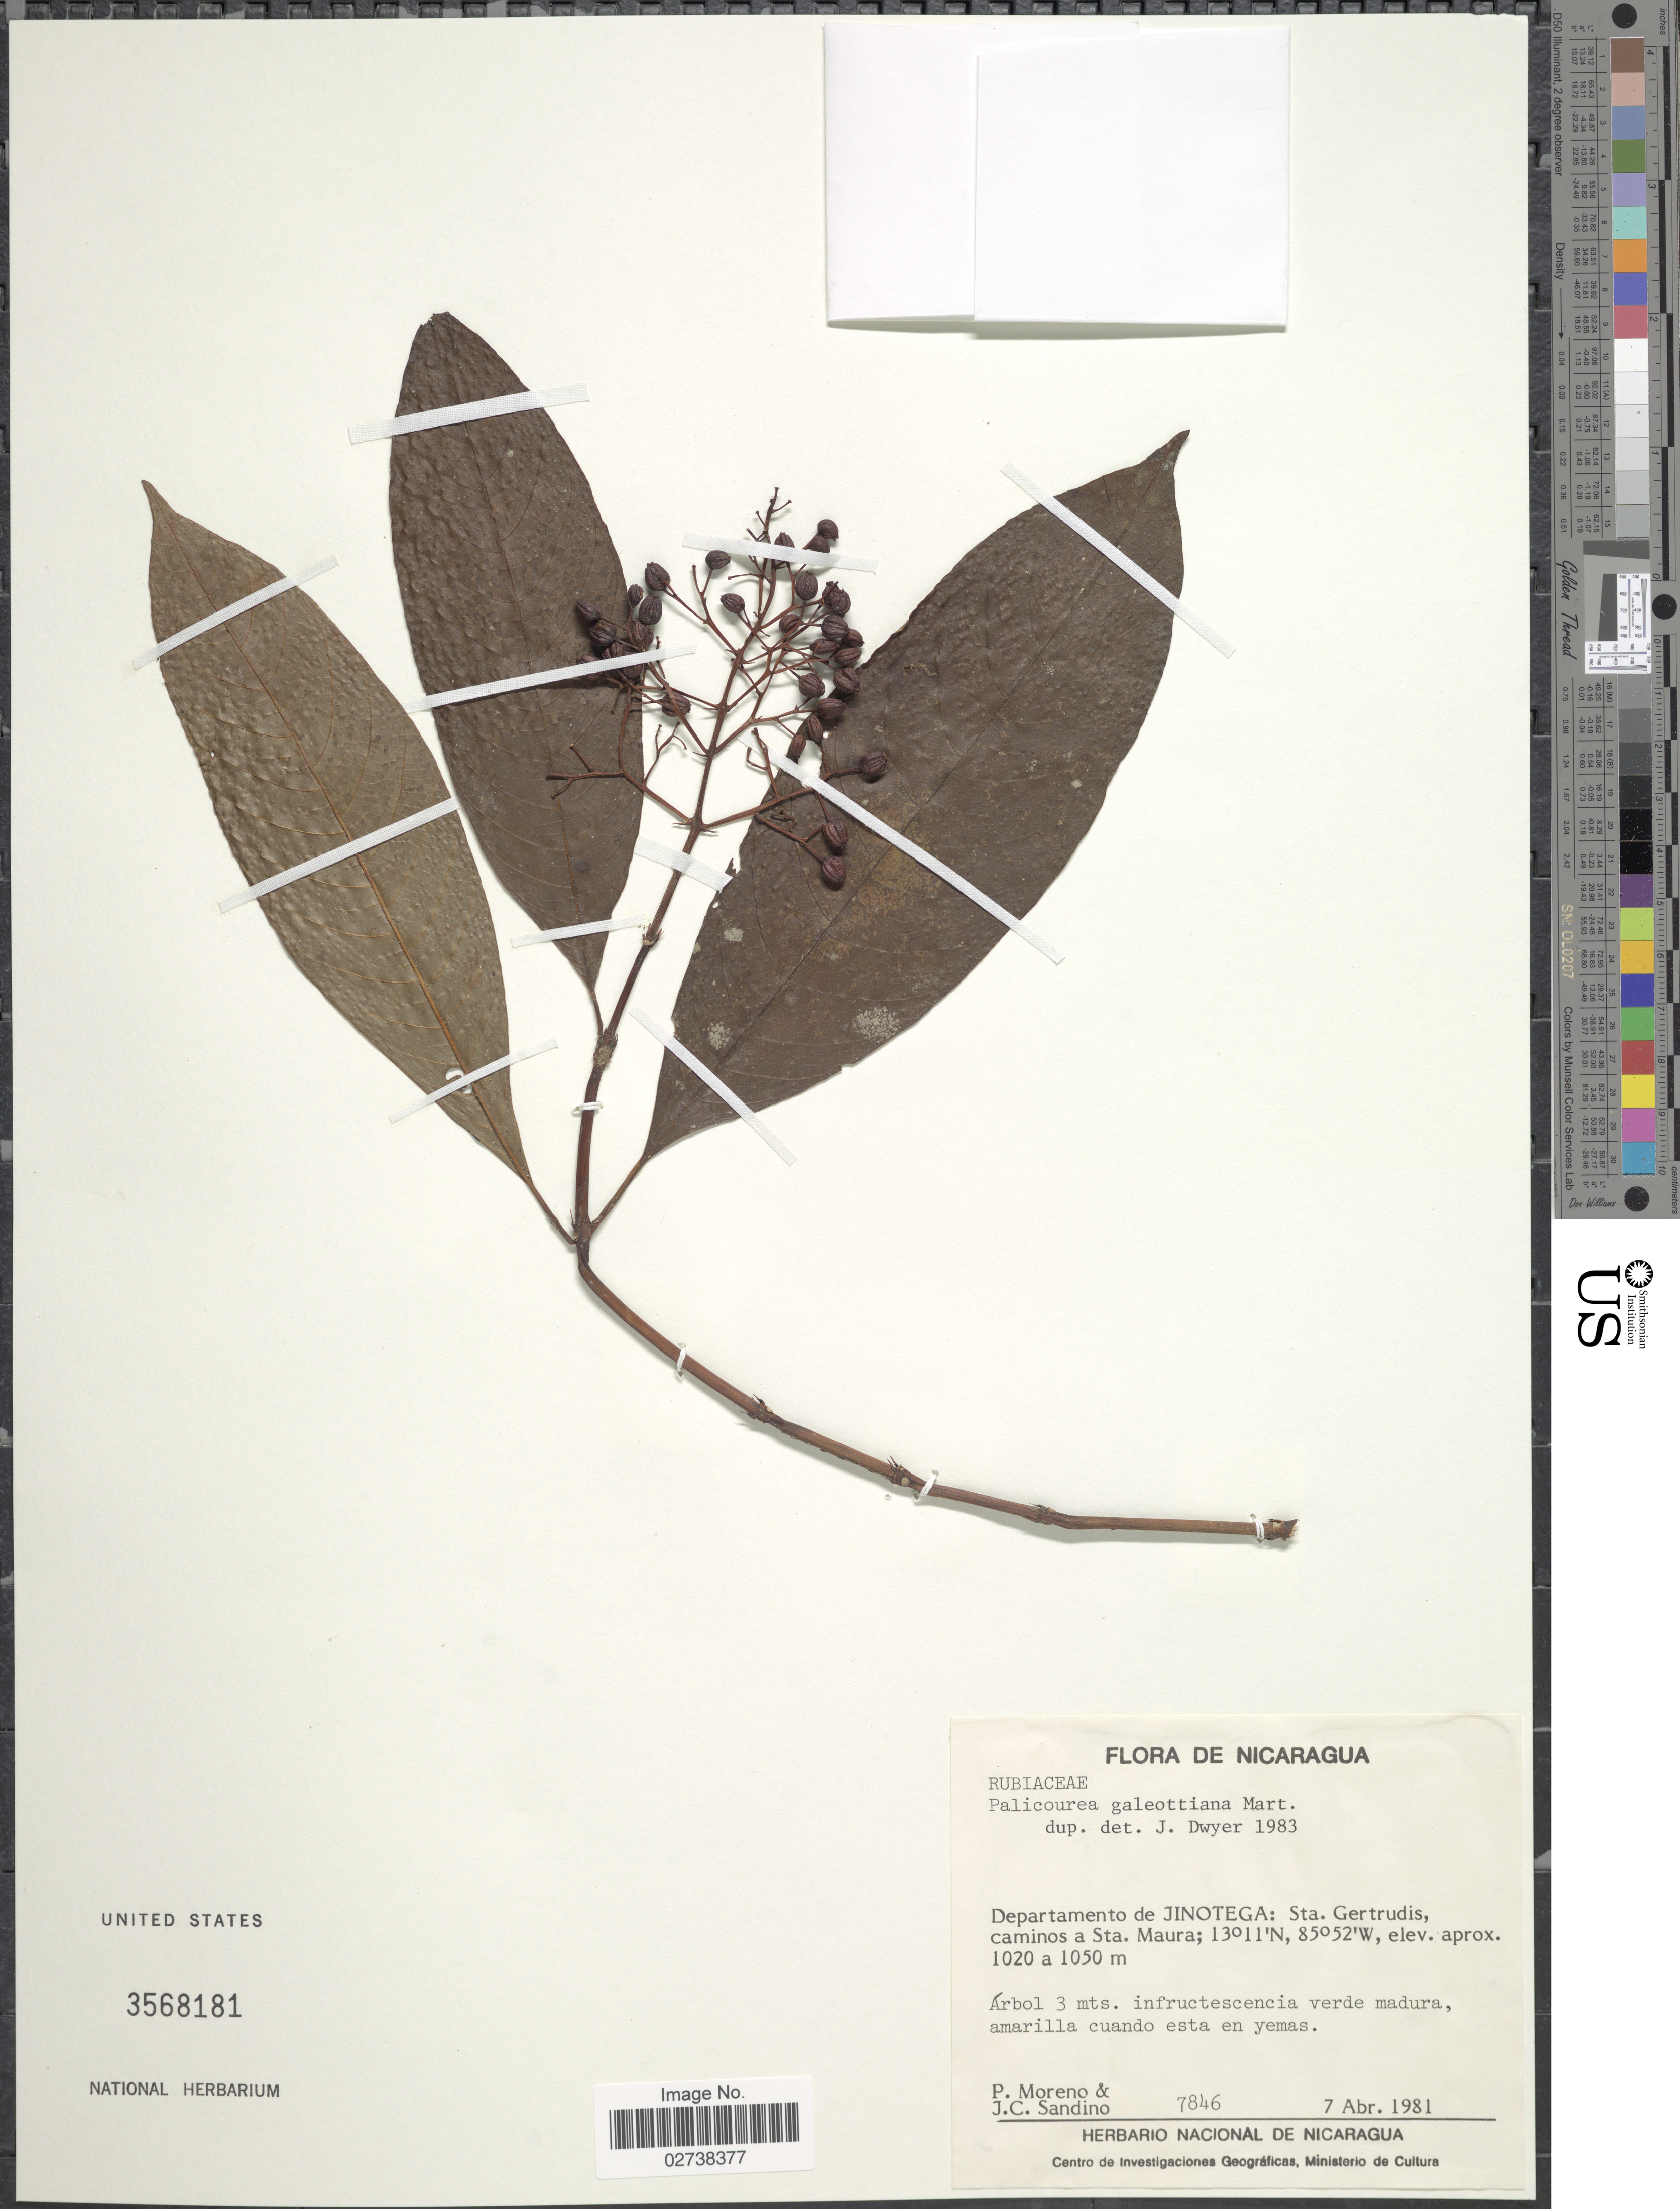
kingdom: Plantae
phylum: Tracheophyta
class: Magnoliopsida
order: Gentianales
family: Rubiaceae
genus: Palicourea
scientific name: Palicourea galeottiana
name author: M. Martens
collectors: P. Moreno & J. Sandino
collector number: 7846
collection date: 1981-04-07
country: Nicaragua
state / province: Jinotega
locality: Departamento de Jinotega: Sta. Gertrudis, caminos a Sta. Maura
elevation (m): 1020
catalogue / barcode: US 3568181